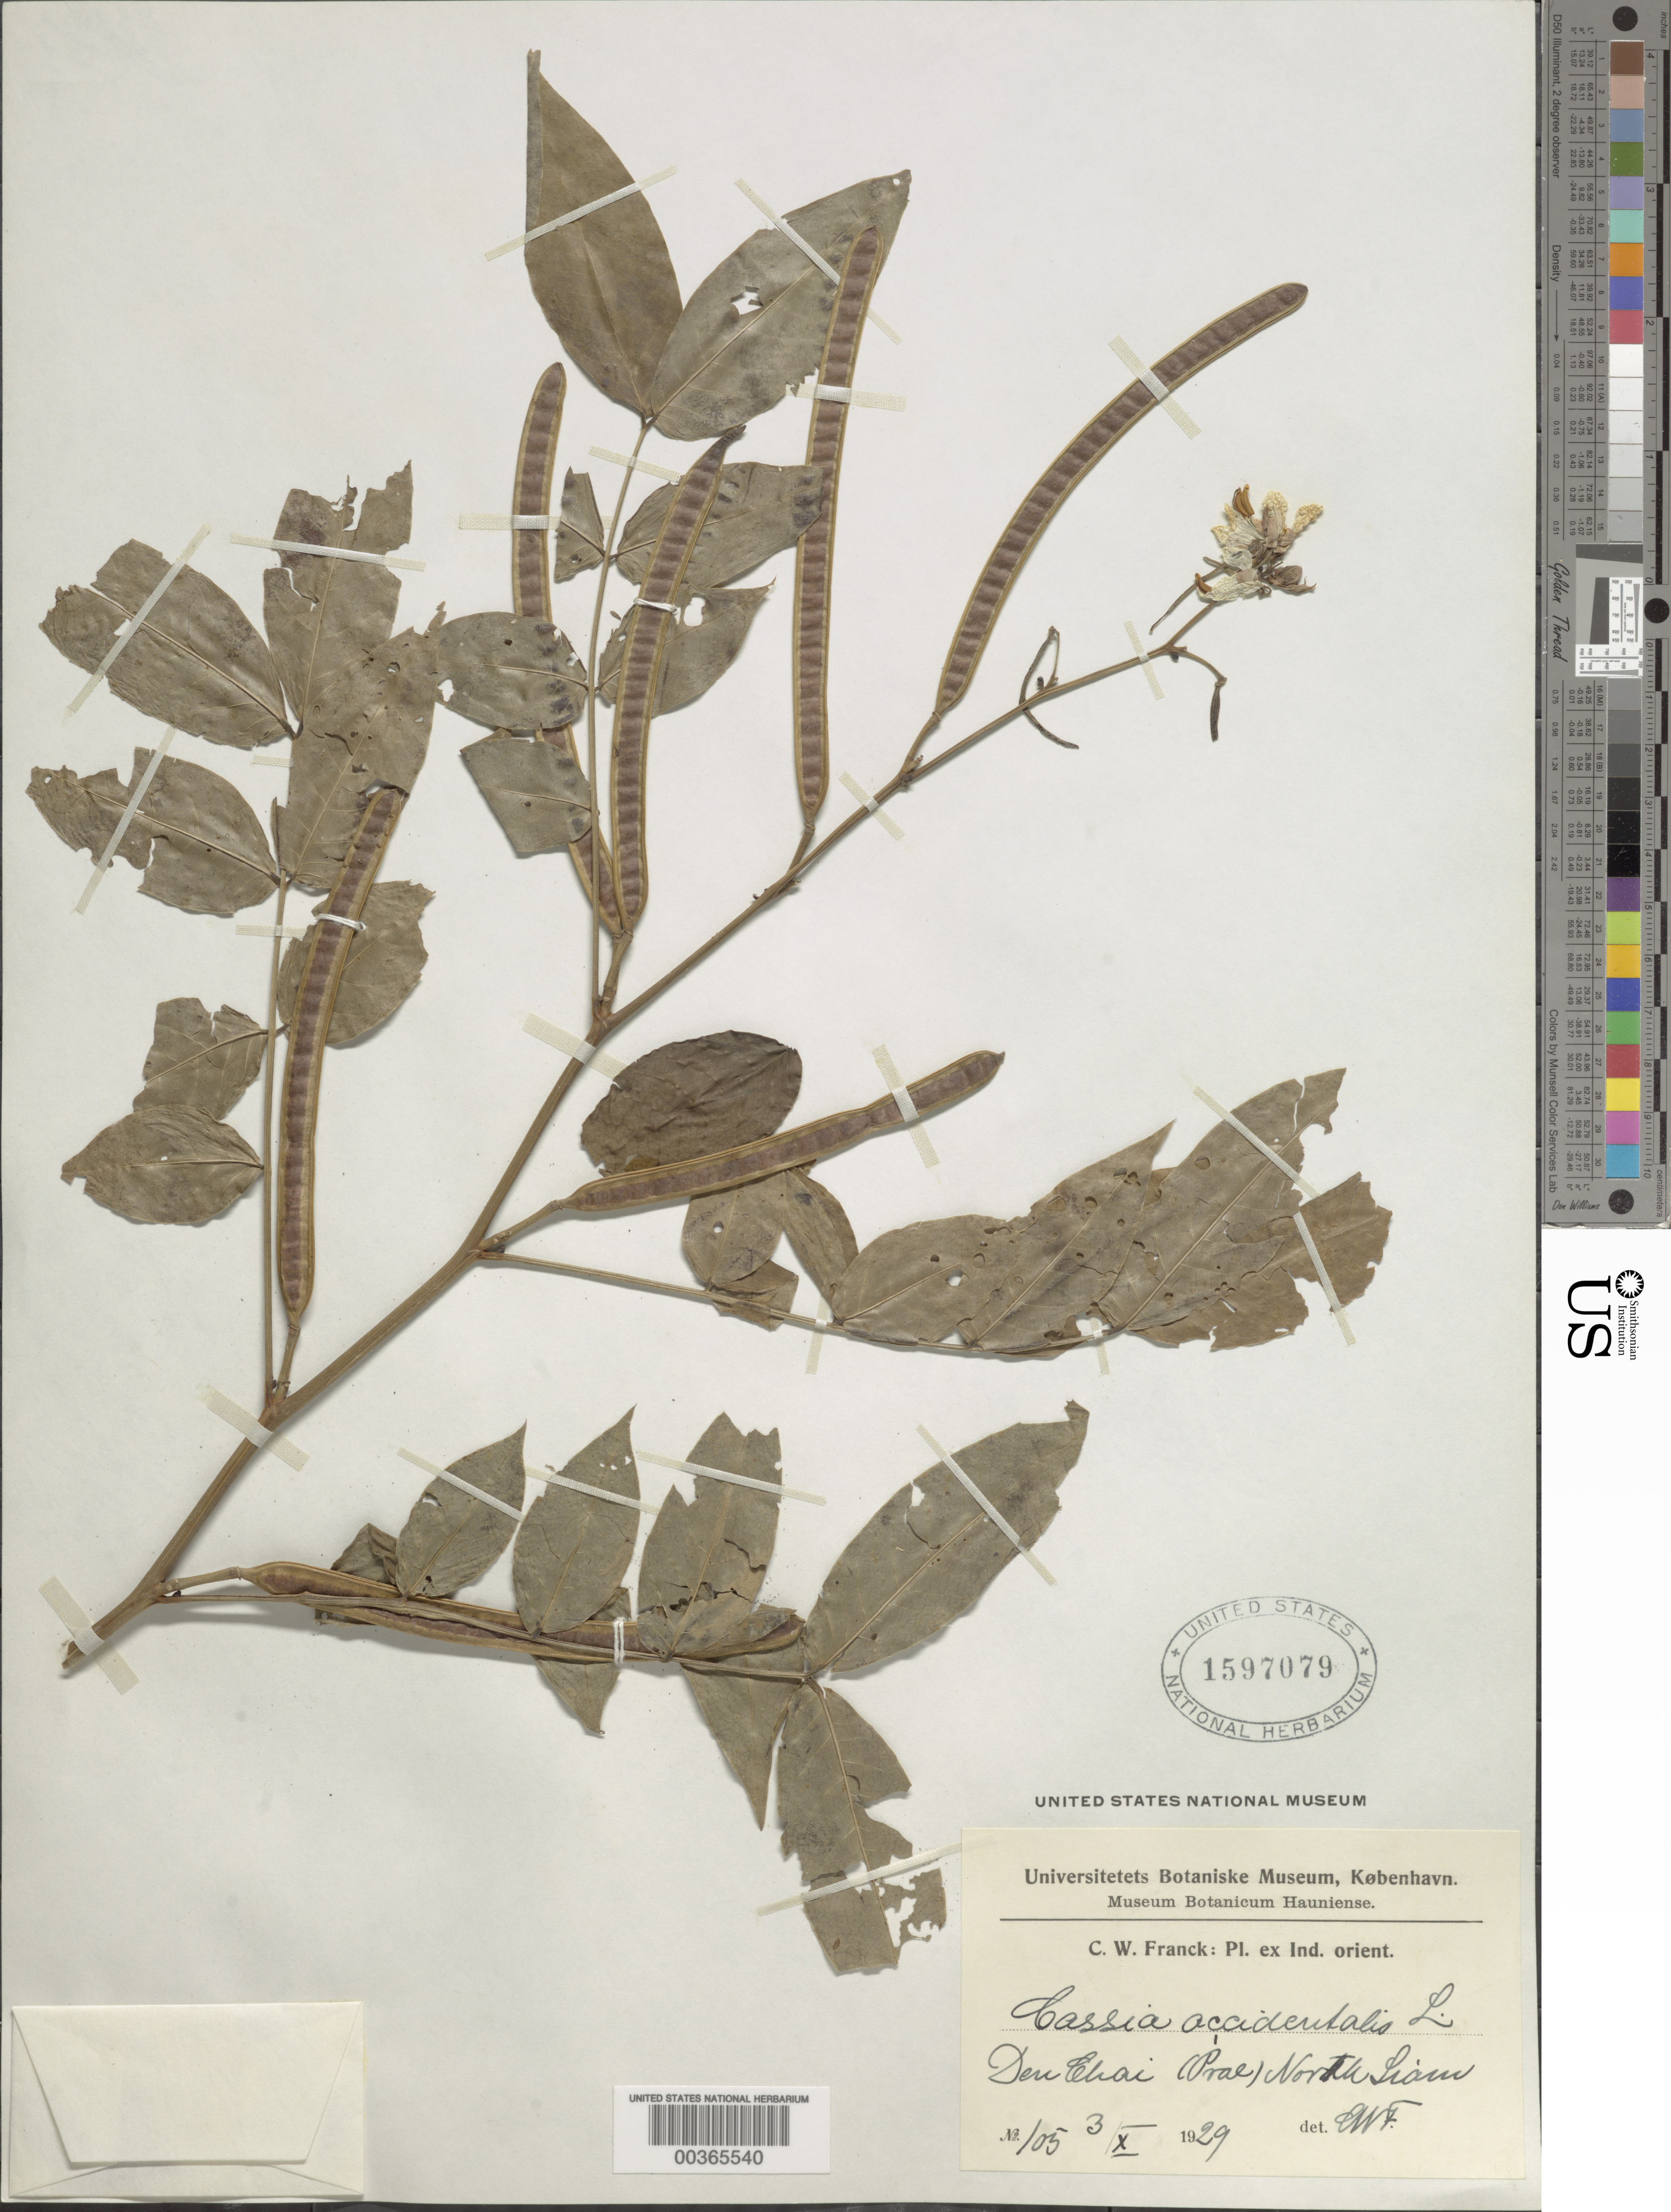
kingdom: Plantae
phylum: Tracheophyta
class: Magnoliopsida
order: Fabales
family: Fabaceae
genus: Senna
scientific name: Senna occidentalis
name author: (L.) Link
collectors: C. Franck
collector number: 105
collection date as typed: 03 Oct 1929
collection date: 1929-10-03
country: Thailand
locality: Den chai (prae) north siam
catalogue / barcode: US 1597079